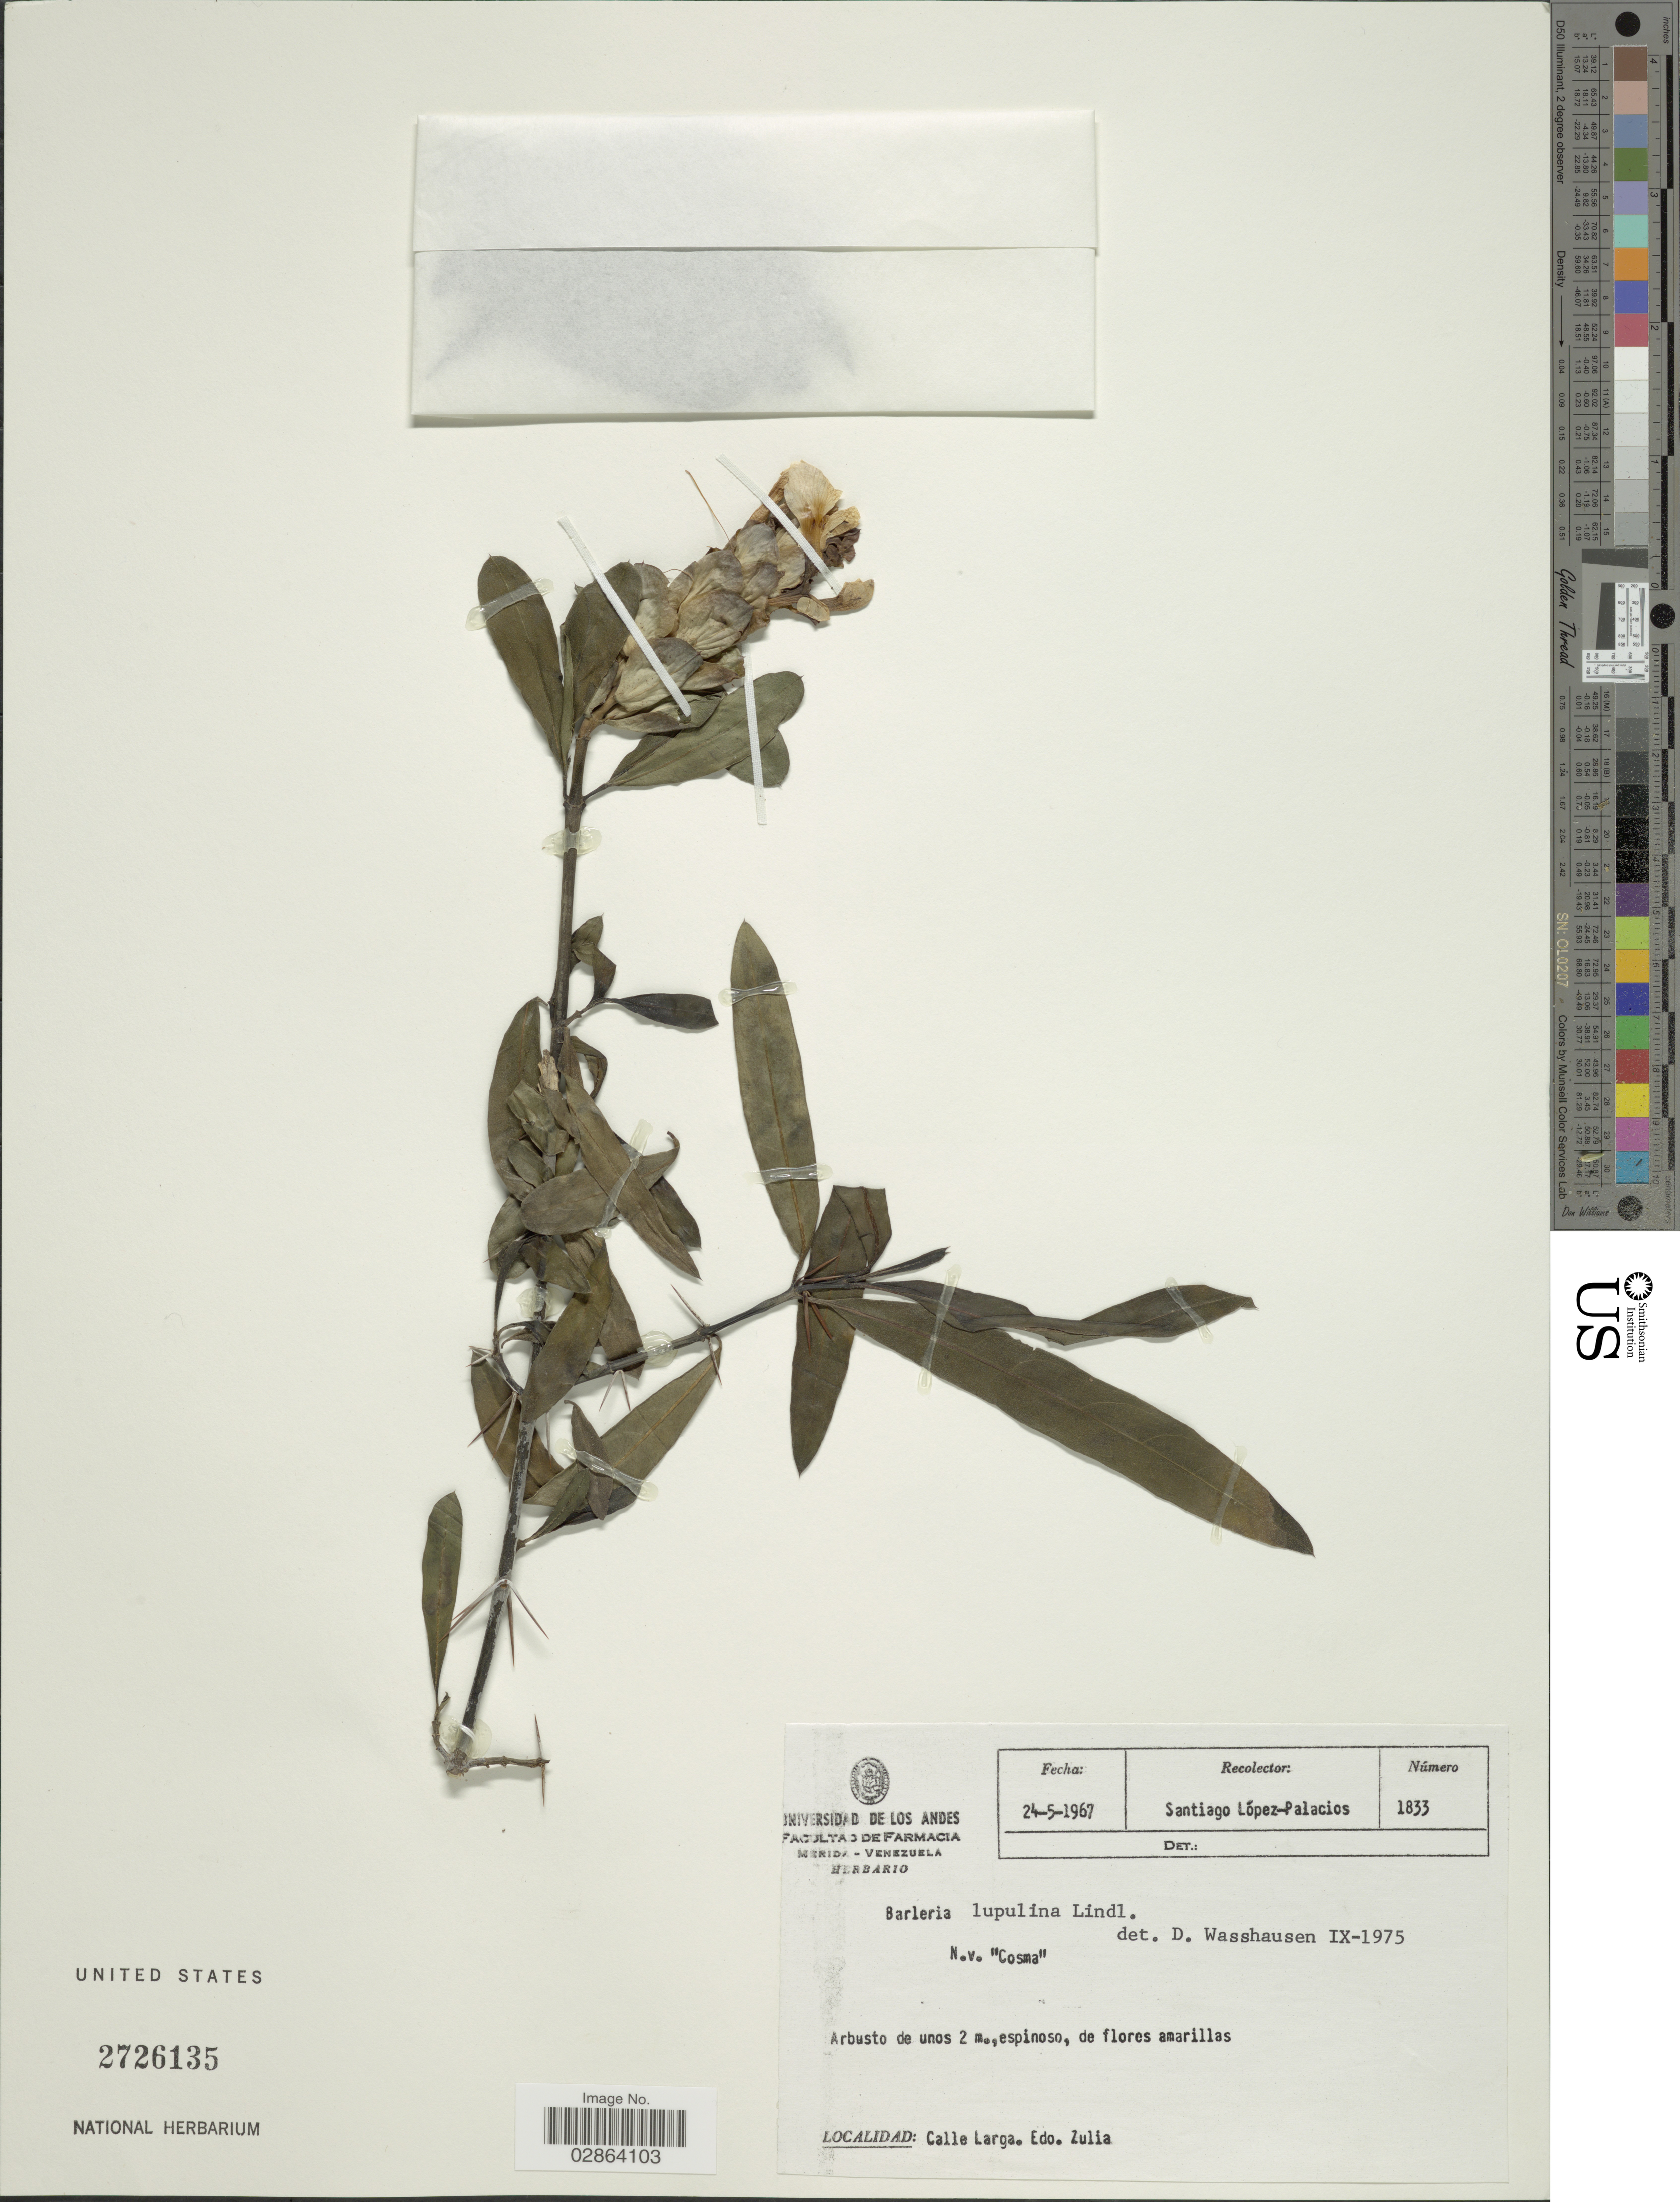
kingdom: Plantae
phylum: Tracheophyta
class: Magnoliopsida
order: Lamiales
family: Acanthaceae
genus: Barleria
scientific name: Barleria lupulina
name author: Lindl.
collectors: S. López-Palacios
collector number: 1833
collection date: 1967-05-24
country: Venezuela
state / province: Zulia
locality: Calle Larga, Edo. Zulia.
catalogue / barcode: US 2726135